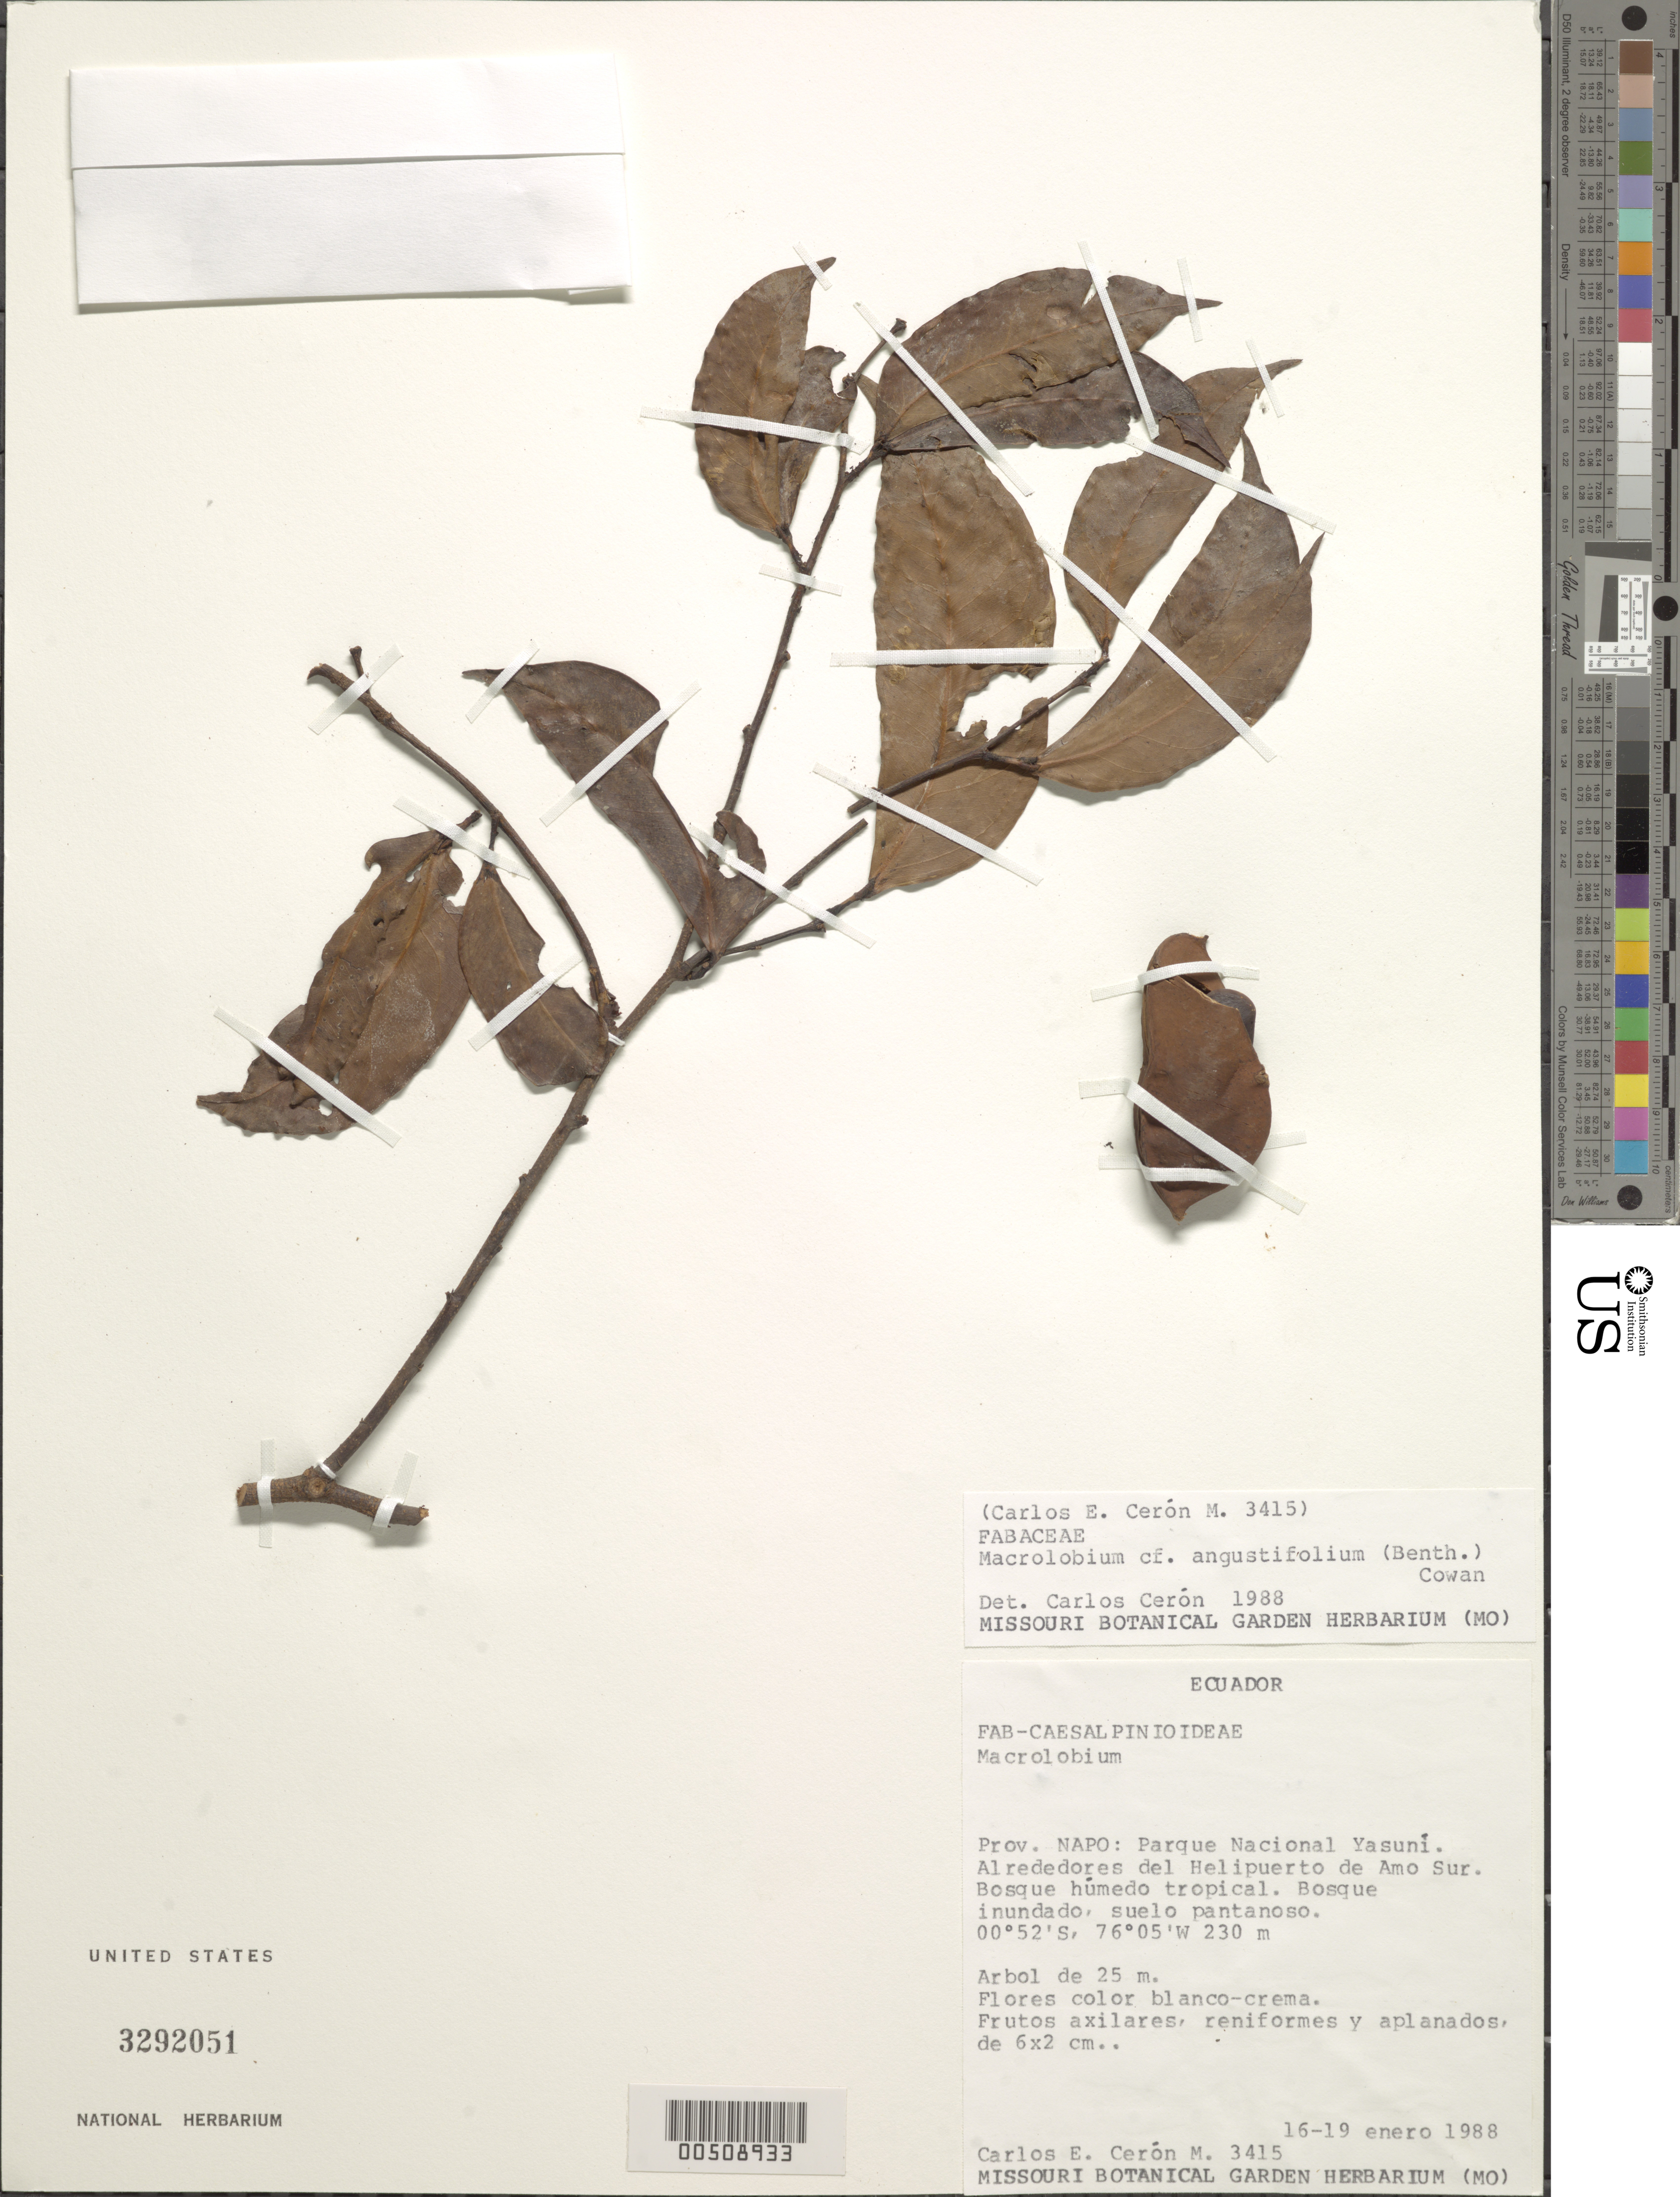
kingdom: Plantae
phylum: Tracheophyta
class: Magnoliopsida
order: Fabales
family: Fabaceae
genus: Macrolobium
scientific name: Macrolobium angustifolium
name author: (Benth.) R.S. Cowan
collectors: C. E. Cerón M.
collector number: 3415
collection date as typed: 16 Jan 1988 to 19 Jan 1988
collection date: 1988-01-16/1988-01-19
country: Ecuador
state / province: Napo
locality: Yasuni National Park, Alrededores del heliPuerto de amo sur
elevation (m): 230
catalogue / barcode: US 3292051